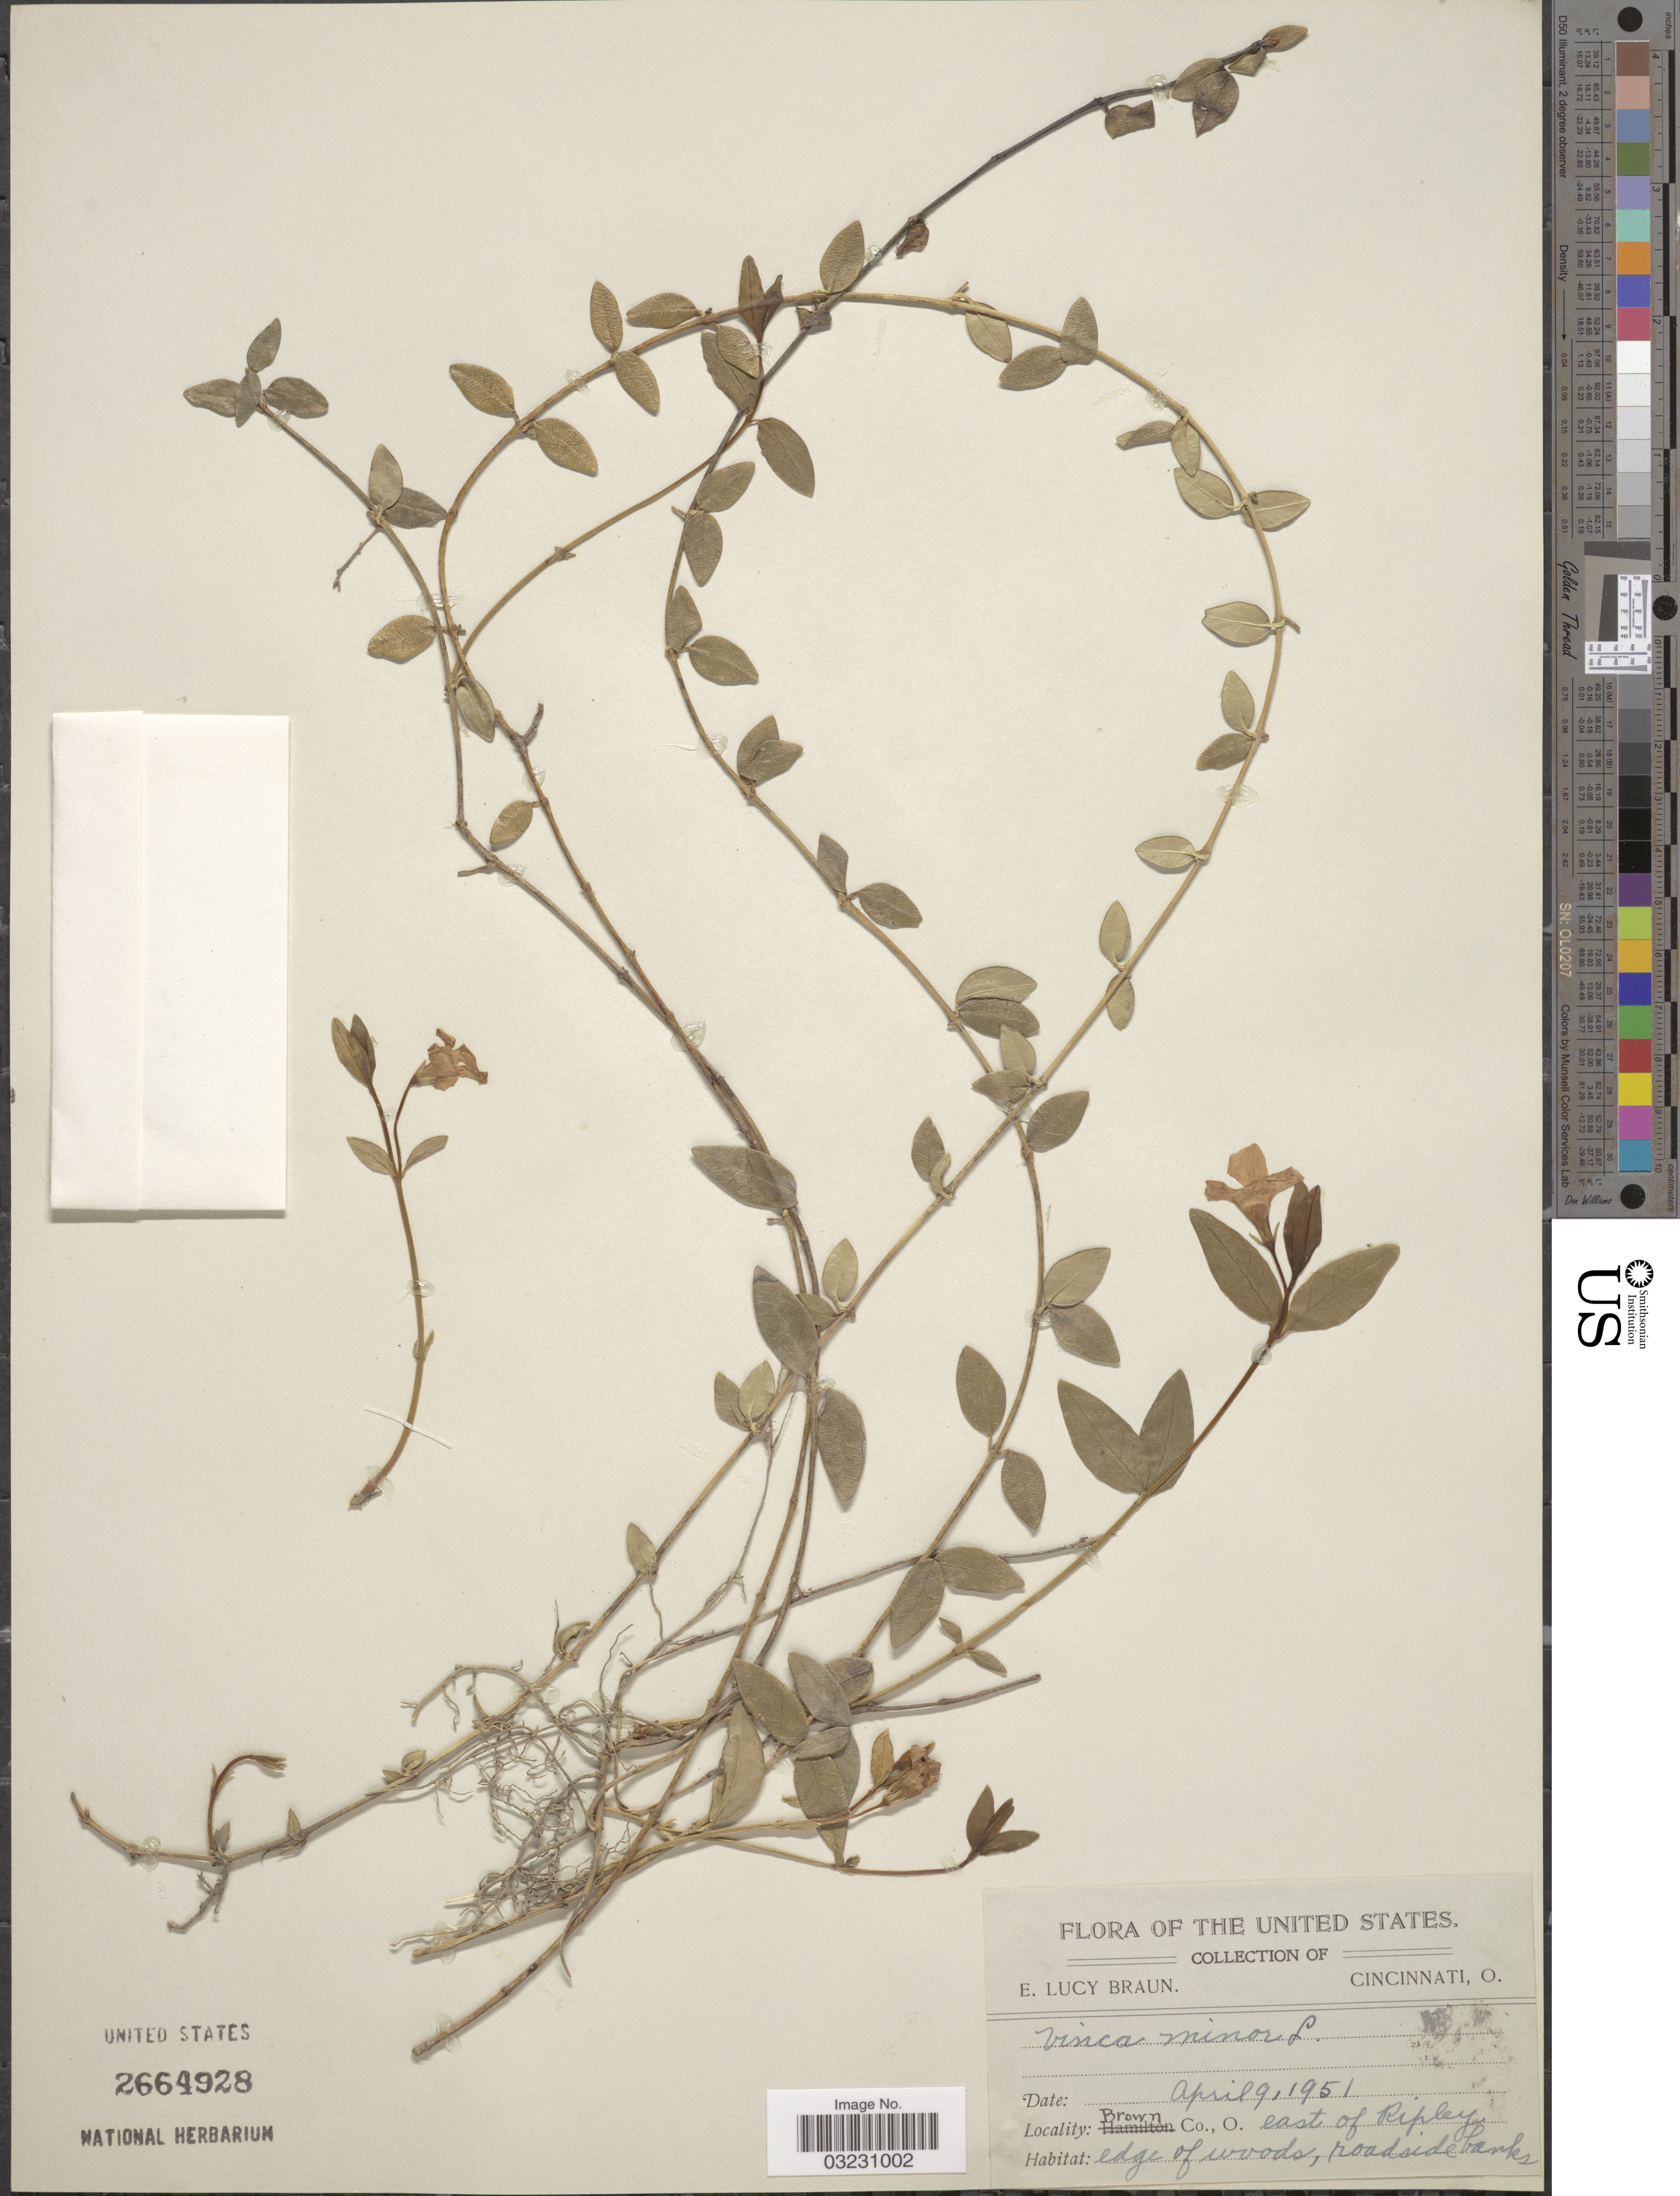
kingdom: Plantae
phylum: Tracheophyta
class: Magnoliopsida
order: Gentianales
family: Apocynaceae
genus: Vinca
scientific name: Vinca minor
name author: L.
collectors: E. Braun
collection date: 1951-04-09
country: United States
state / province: Ohio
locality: Brown Co., east of Ripley.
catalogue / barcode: US 2664928